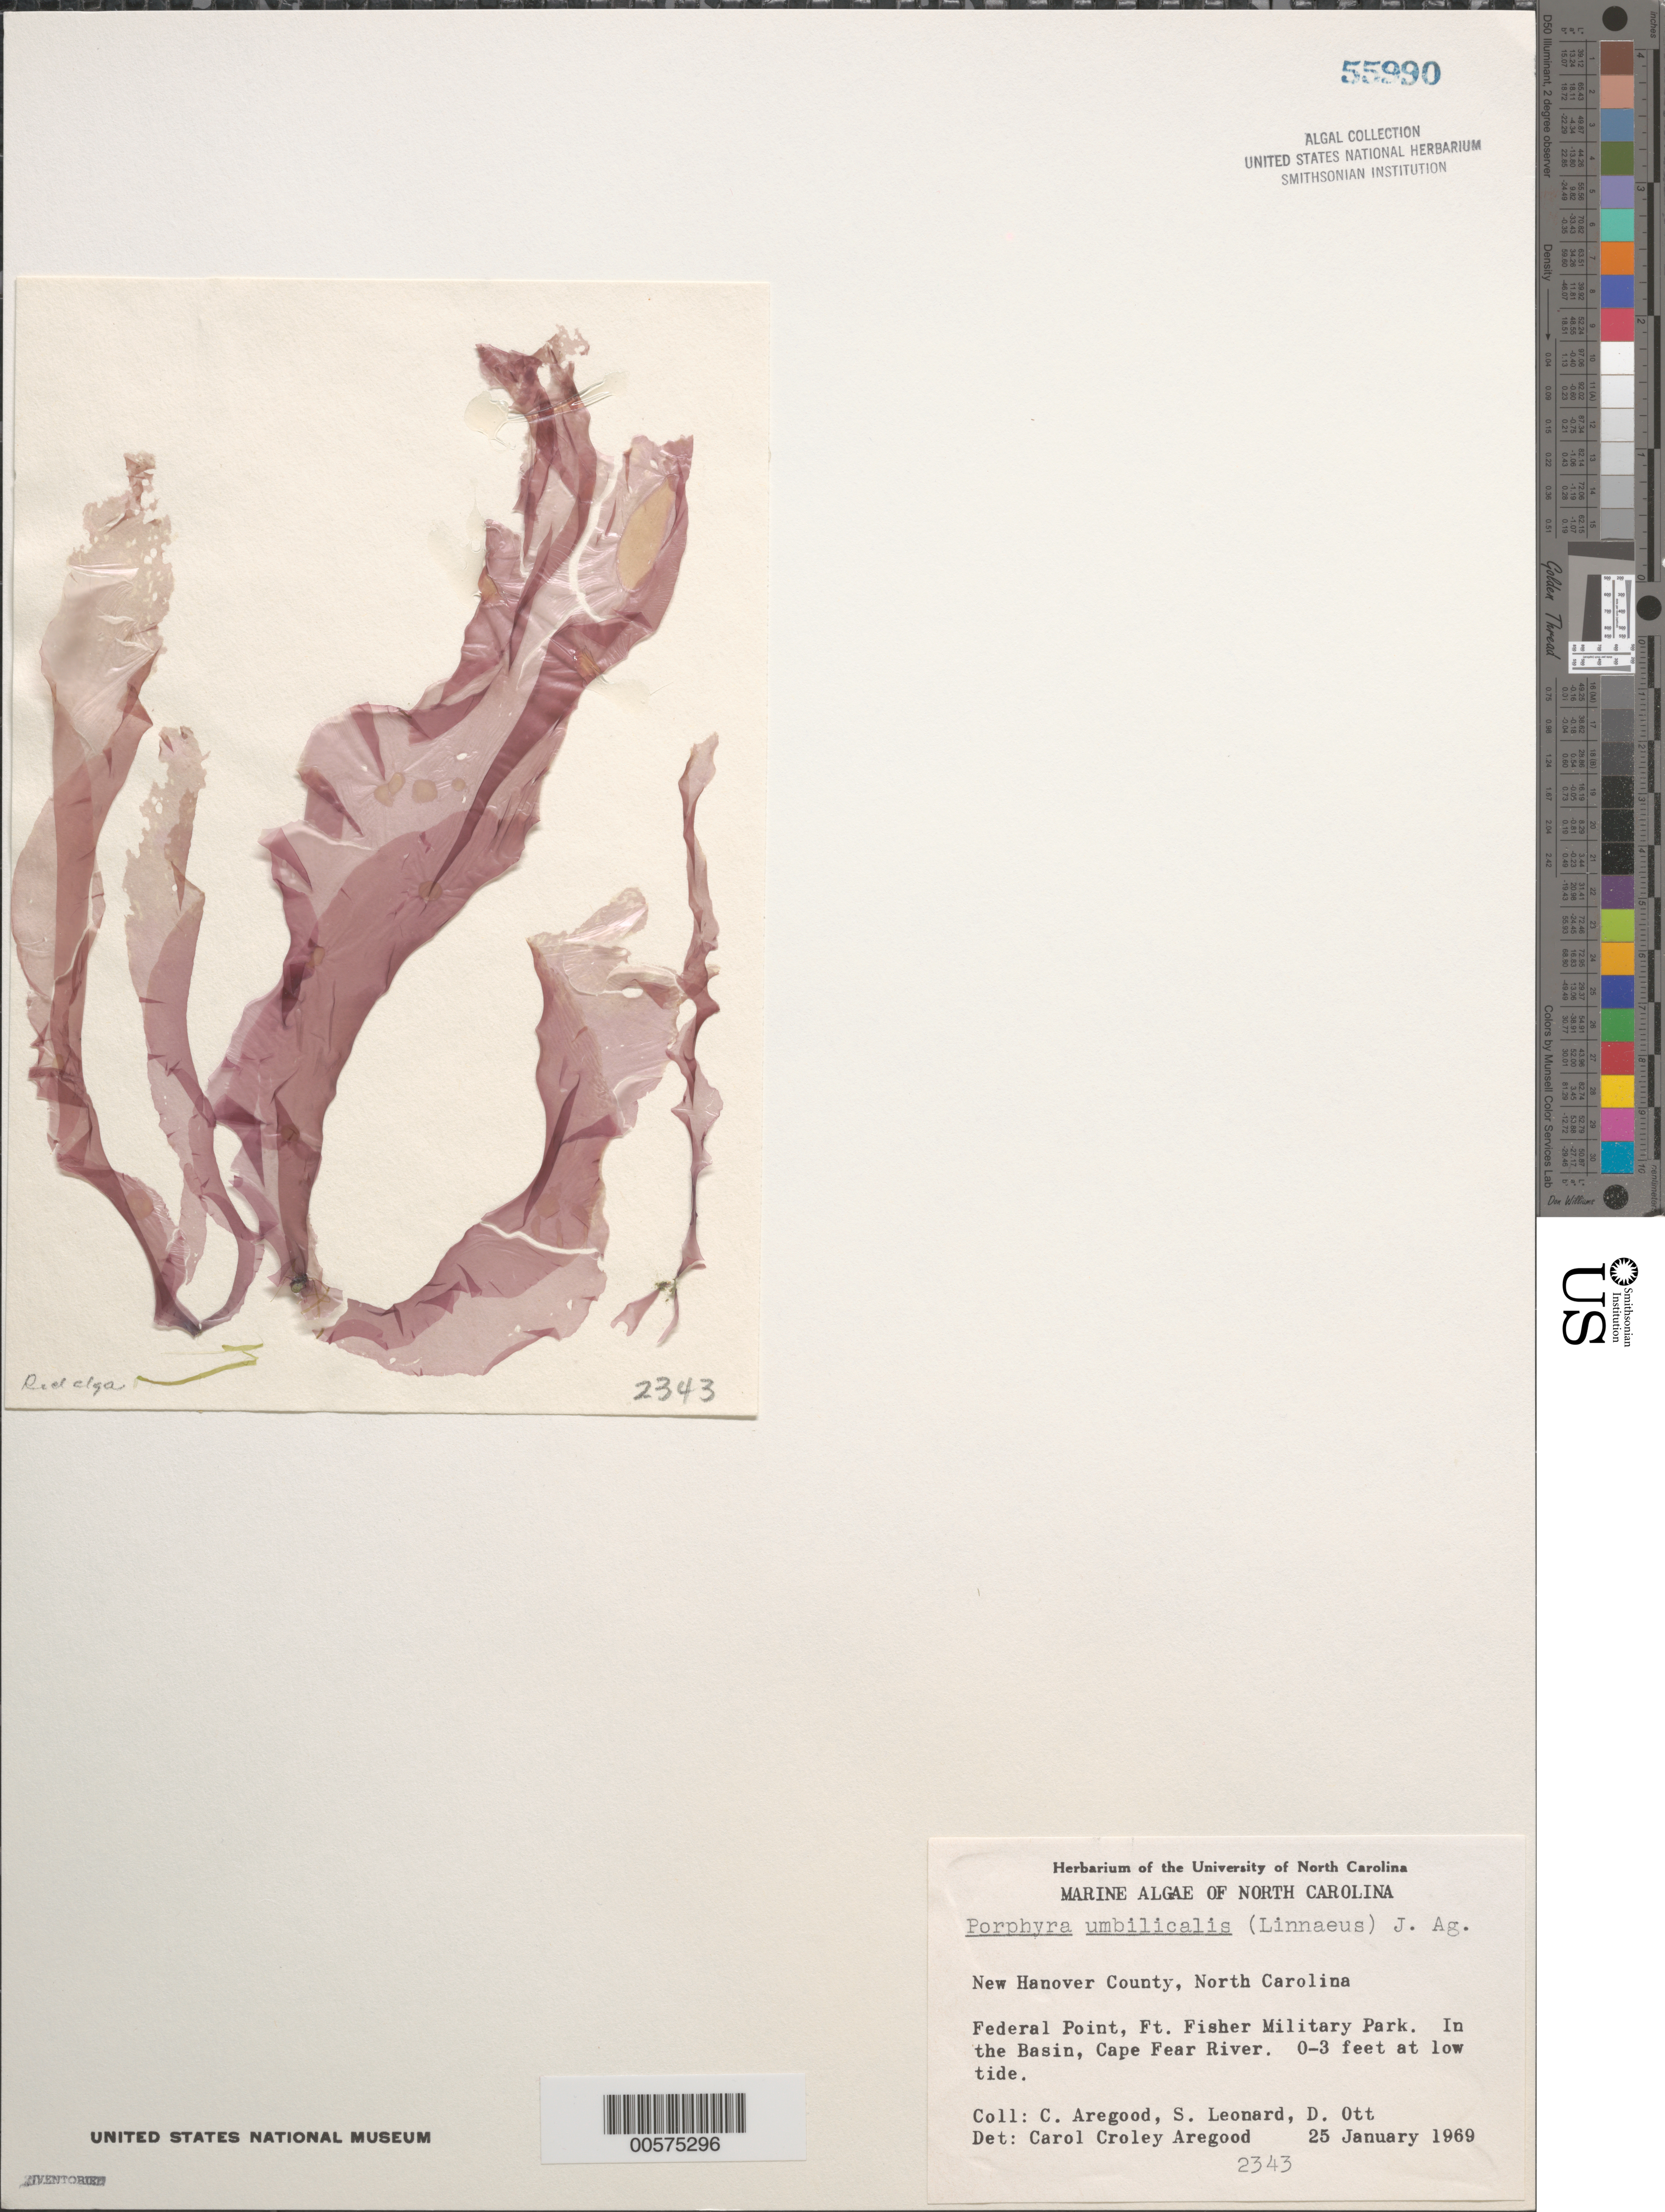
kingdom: Plantae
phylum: Rhodophyta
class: Bangiophyceae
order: Bangiales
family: Bangiaceae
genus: Porphyra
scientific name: Porphyra umbilicalis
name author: Kütz.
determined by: Aregood, C. C.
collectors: C. Aregood, S. Leonard & F. Ott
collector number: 2343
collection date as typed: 25 Jan 1969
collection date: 1969-01-25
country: United States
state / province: North Carolina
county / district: New Hanover County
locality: Basin, Cape Fear River, Federal Point, Fort Fisher Military Park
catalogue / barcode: US 55990